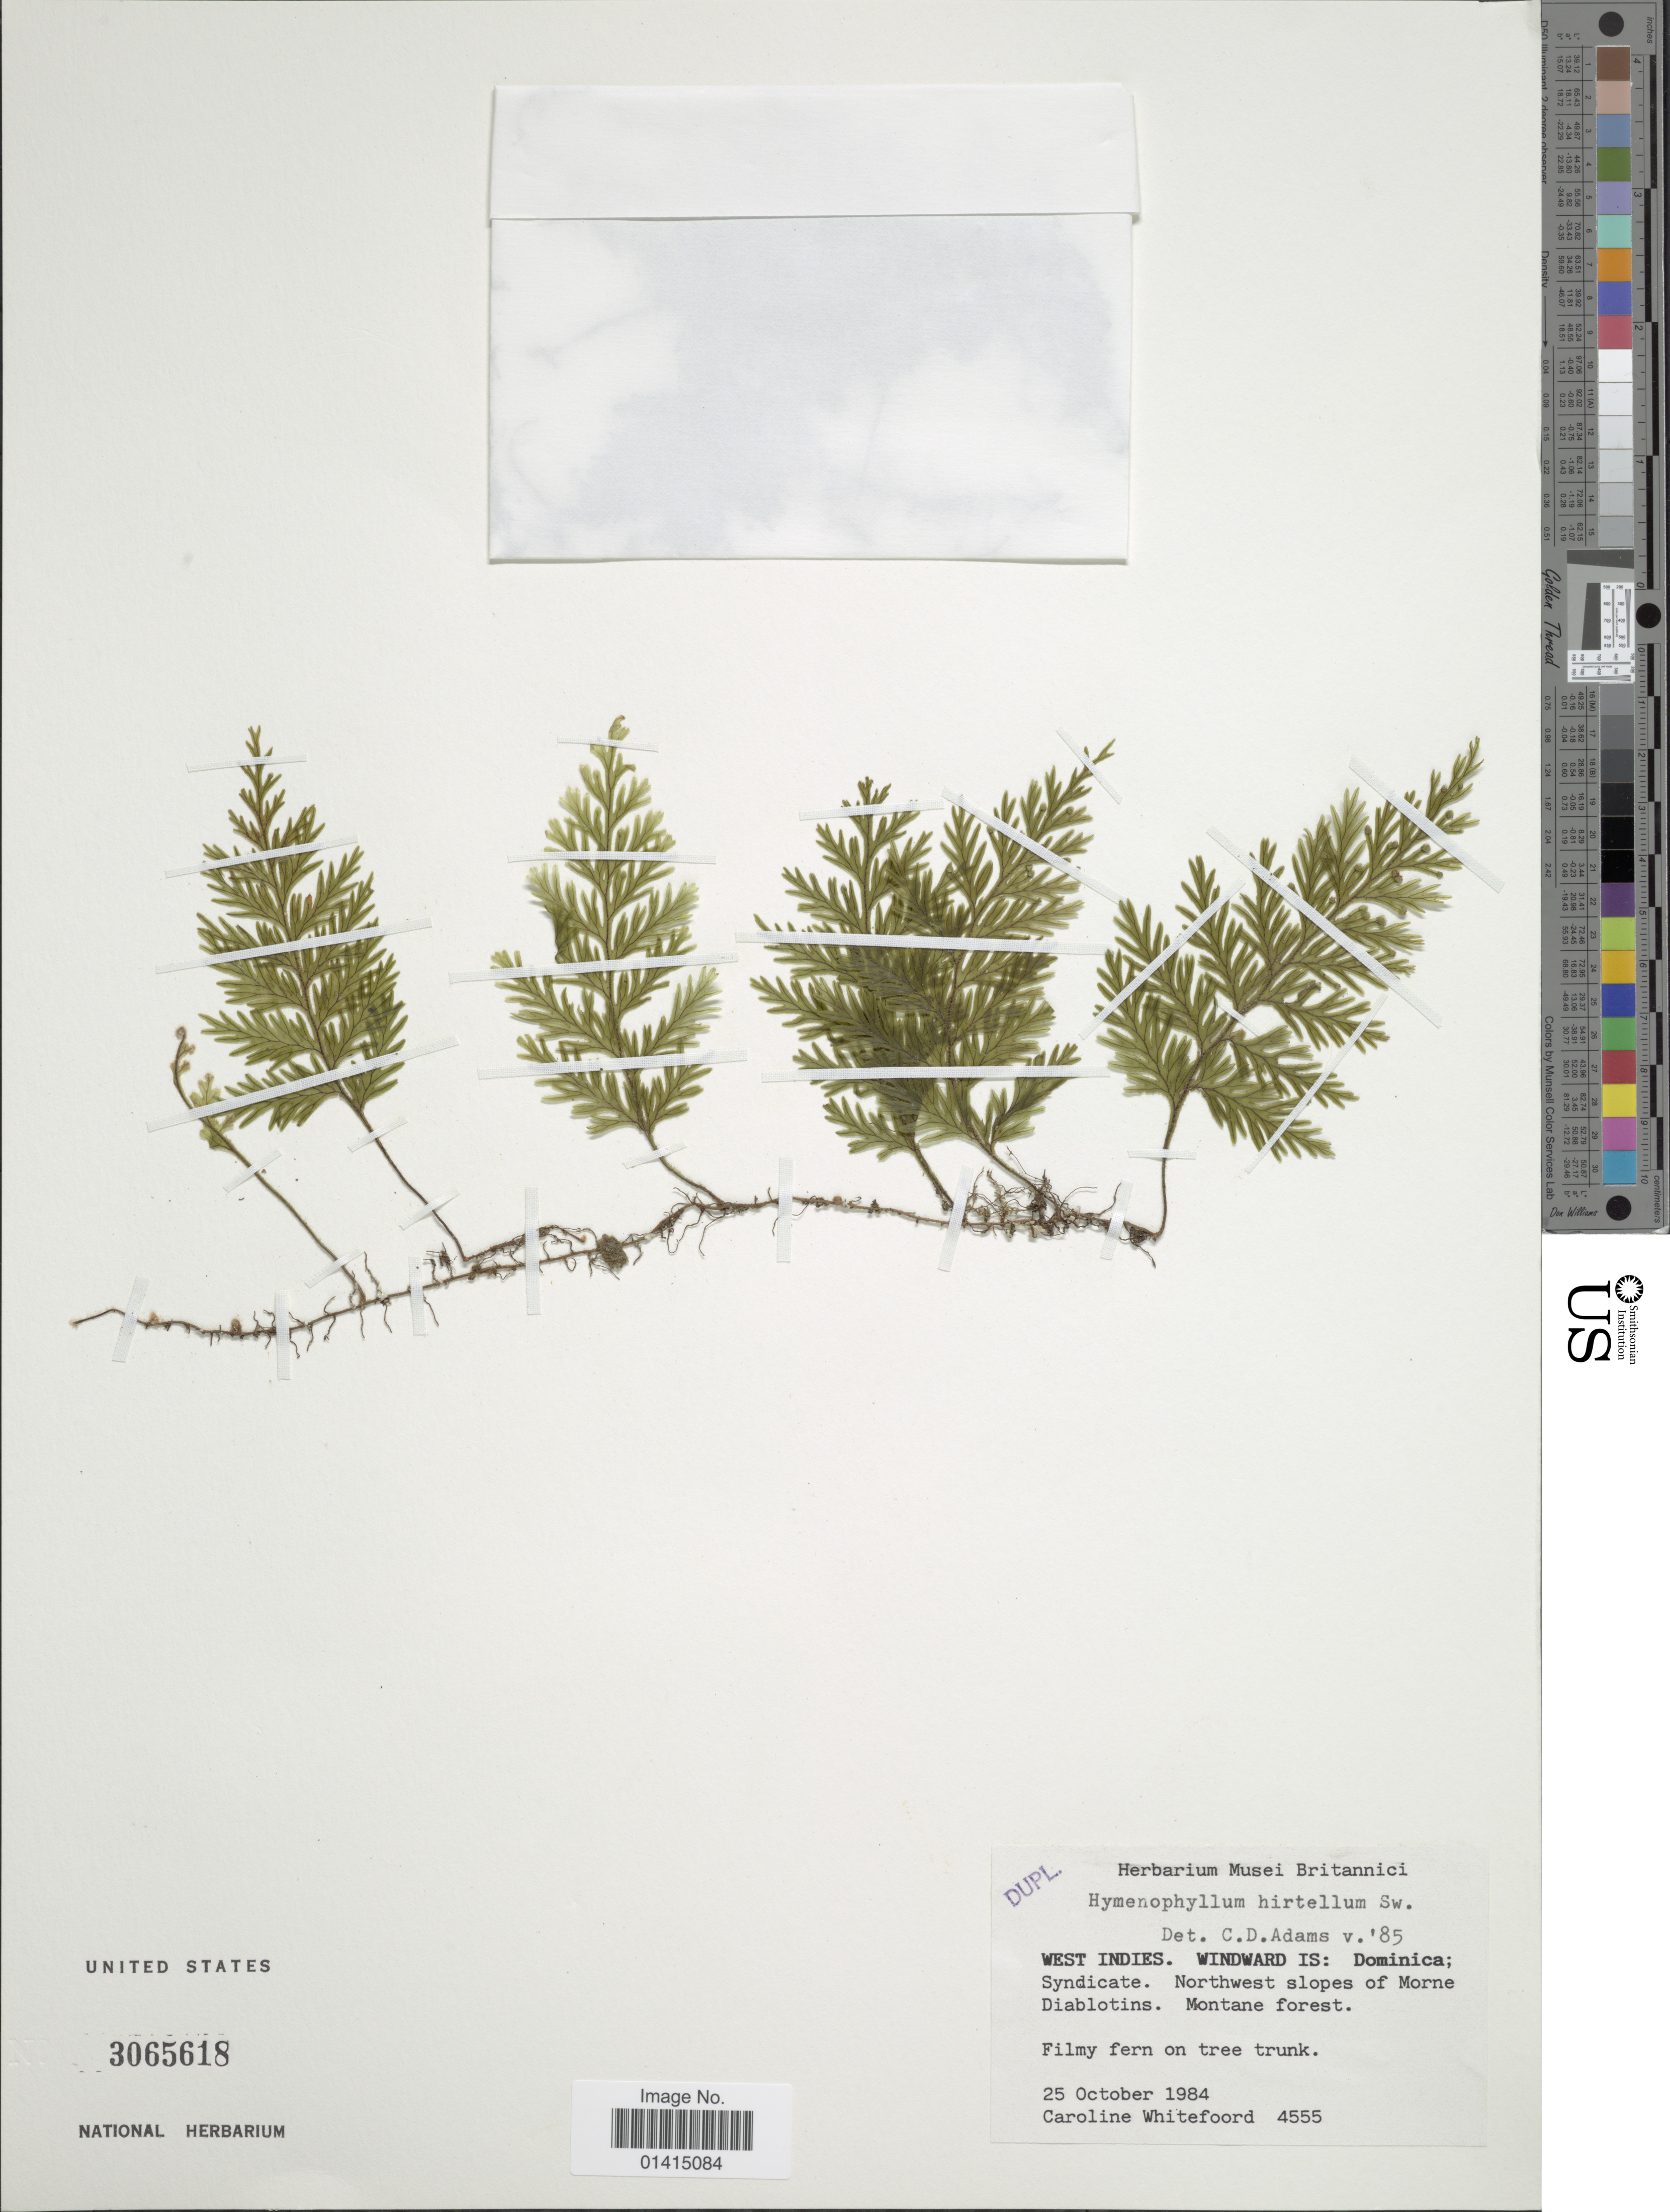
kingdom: Plantae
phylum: Tracheophyta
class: Polypodiopsida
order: Hymenophyllales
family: Hymenophyllaceae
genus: Hymenophyllum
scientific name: Hymenophyllum hirtellum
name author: Sw. in Schrad.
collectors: C. Whitefoord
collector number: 4555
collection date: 1984-10-25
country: Dominica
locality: West Indies. Windward Is: Dominica; Syndicated Northwest slopes of Morne Diablotins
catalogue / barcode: US 3065618